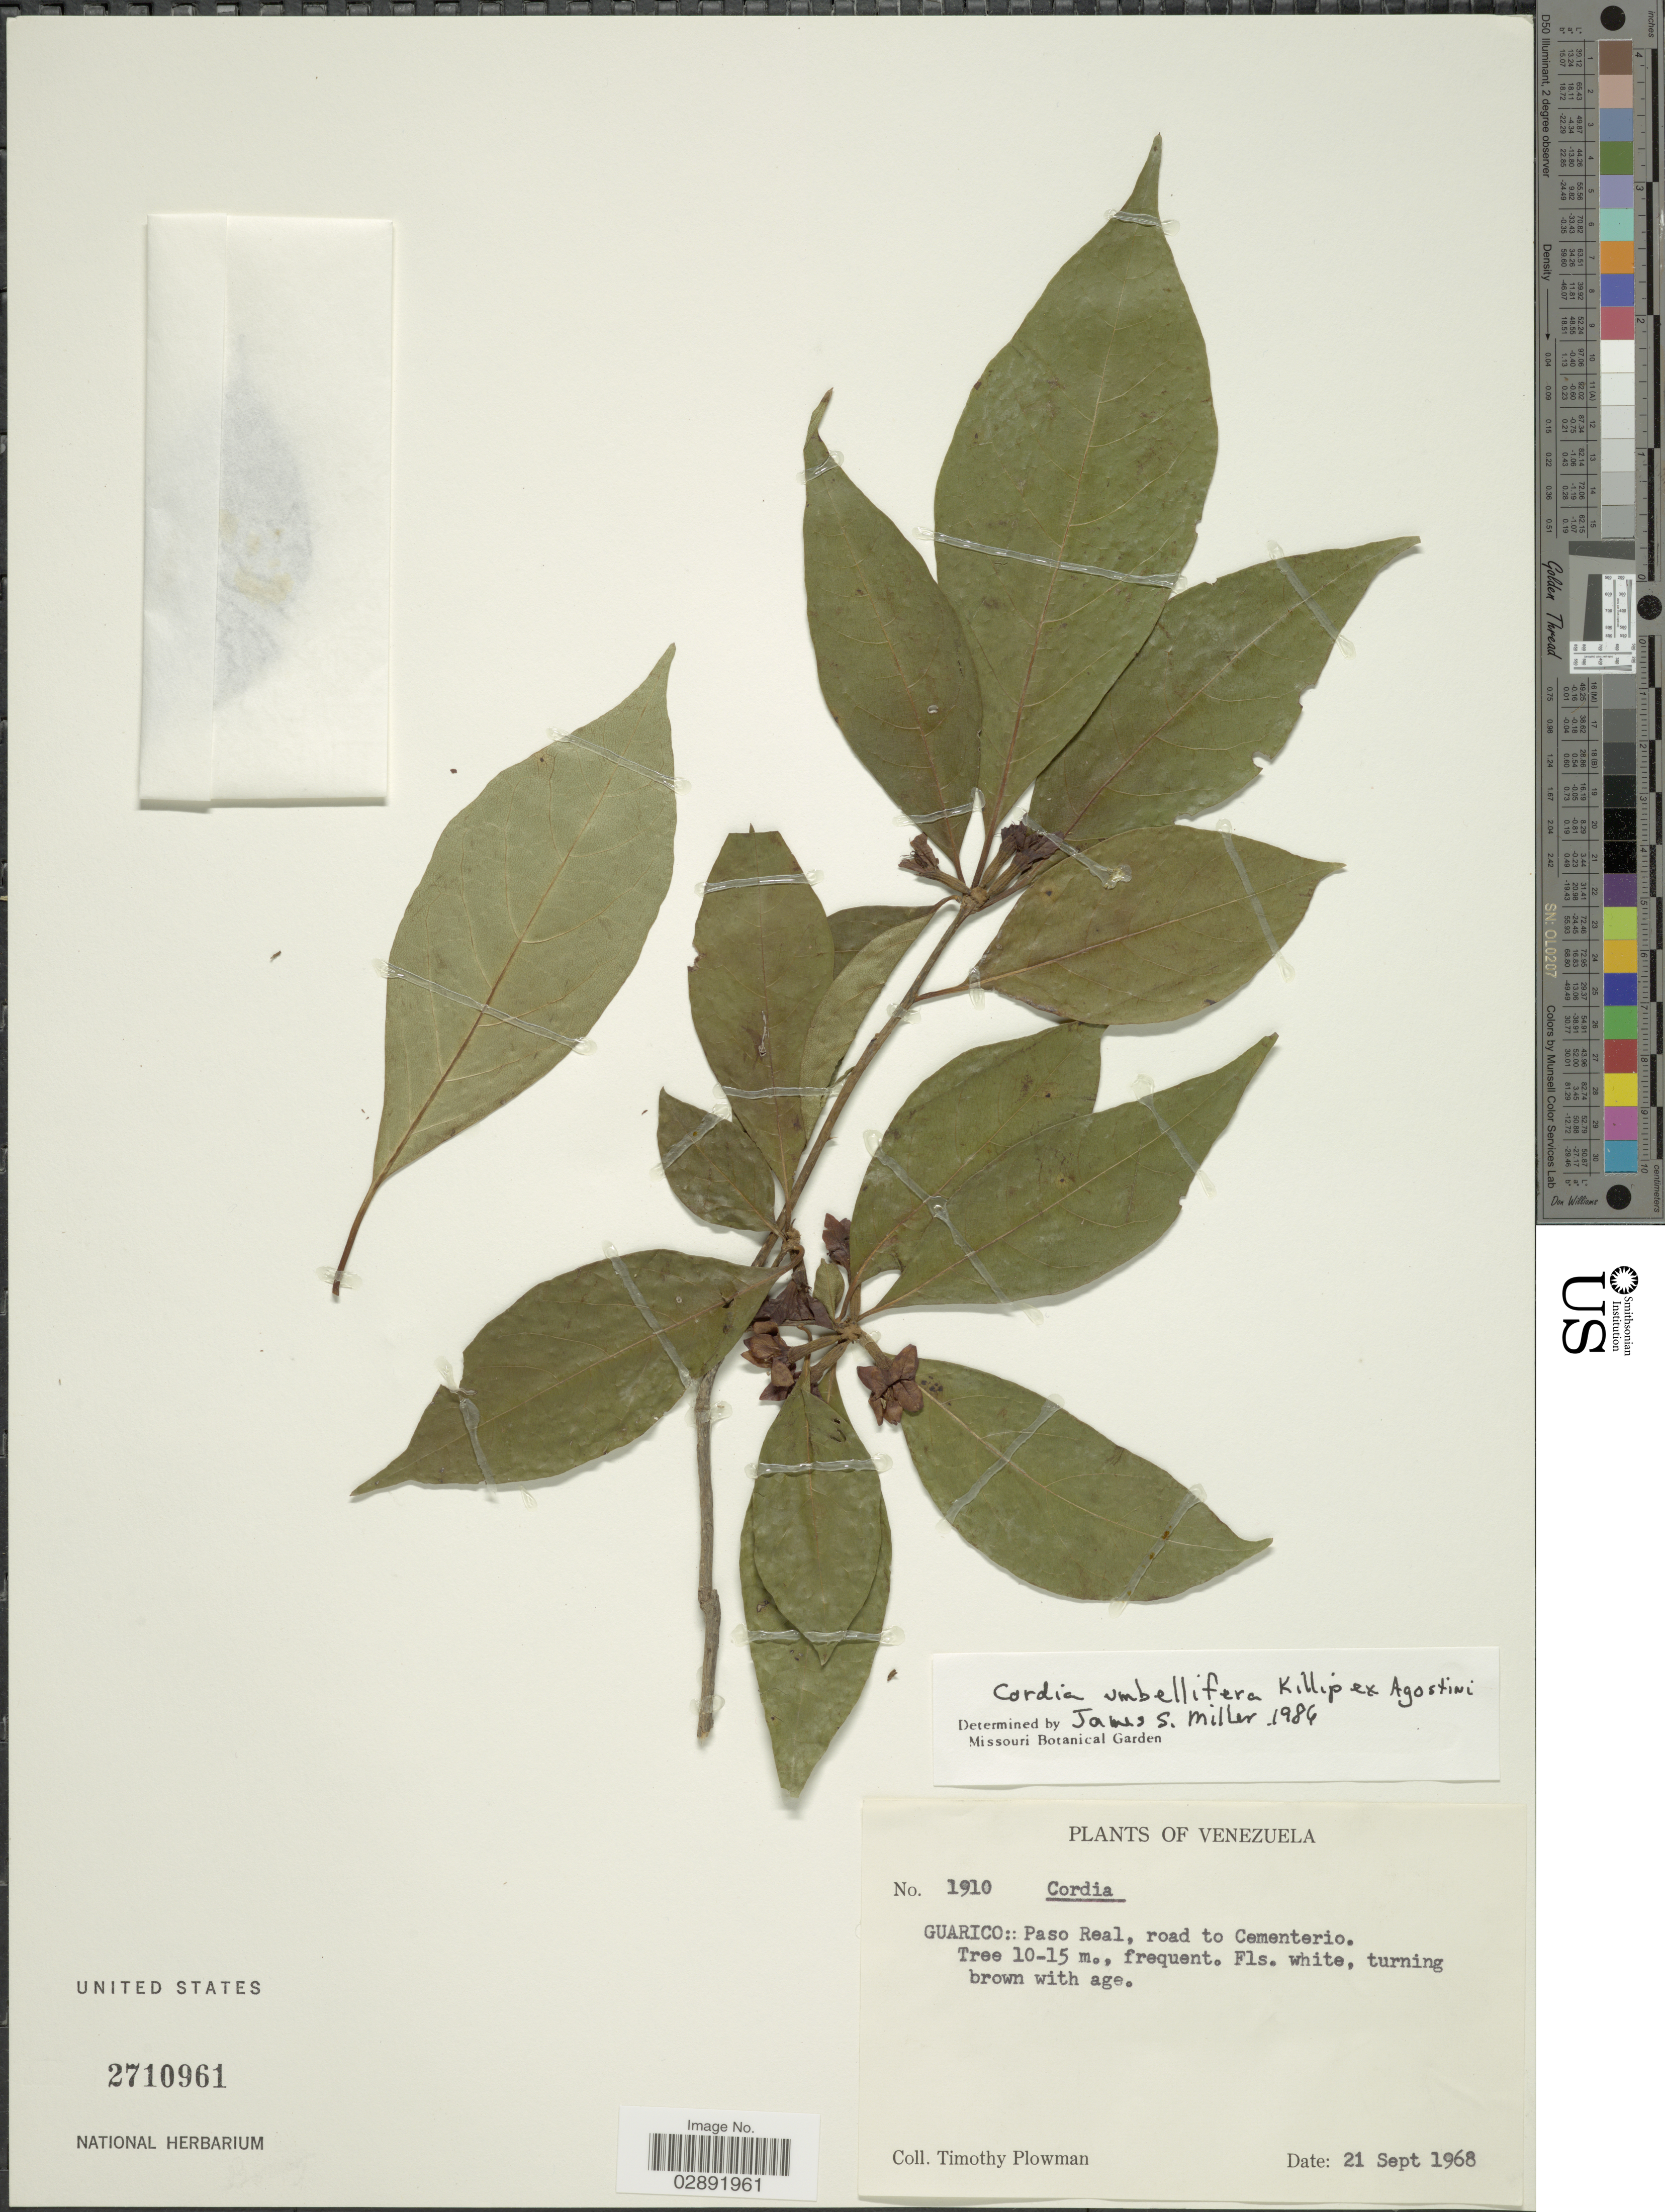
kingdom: Plantae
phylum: Tracheophyta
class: Magnoliopsida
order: Boraginales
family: Cordiaceae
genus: Cordia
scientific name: Cordia umbellifera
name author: Killip & G. Agostini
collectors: T. Plowman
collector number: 1910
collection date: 1968-09-21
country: Venezuela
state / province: Guárico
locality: Paso Real, road to Cementerio.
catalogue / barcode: US 2710961